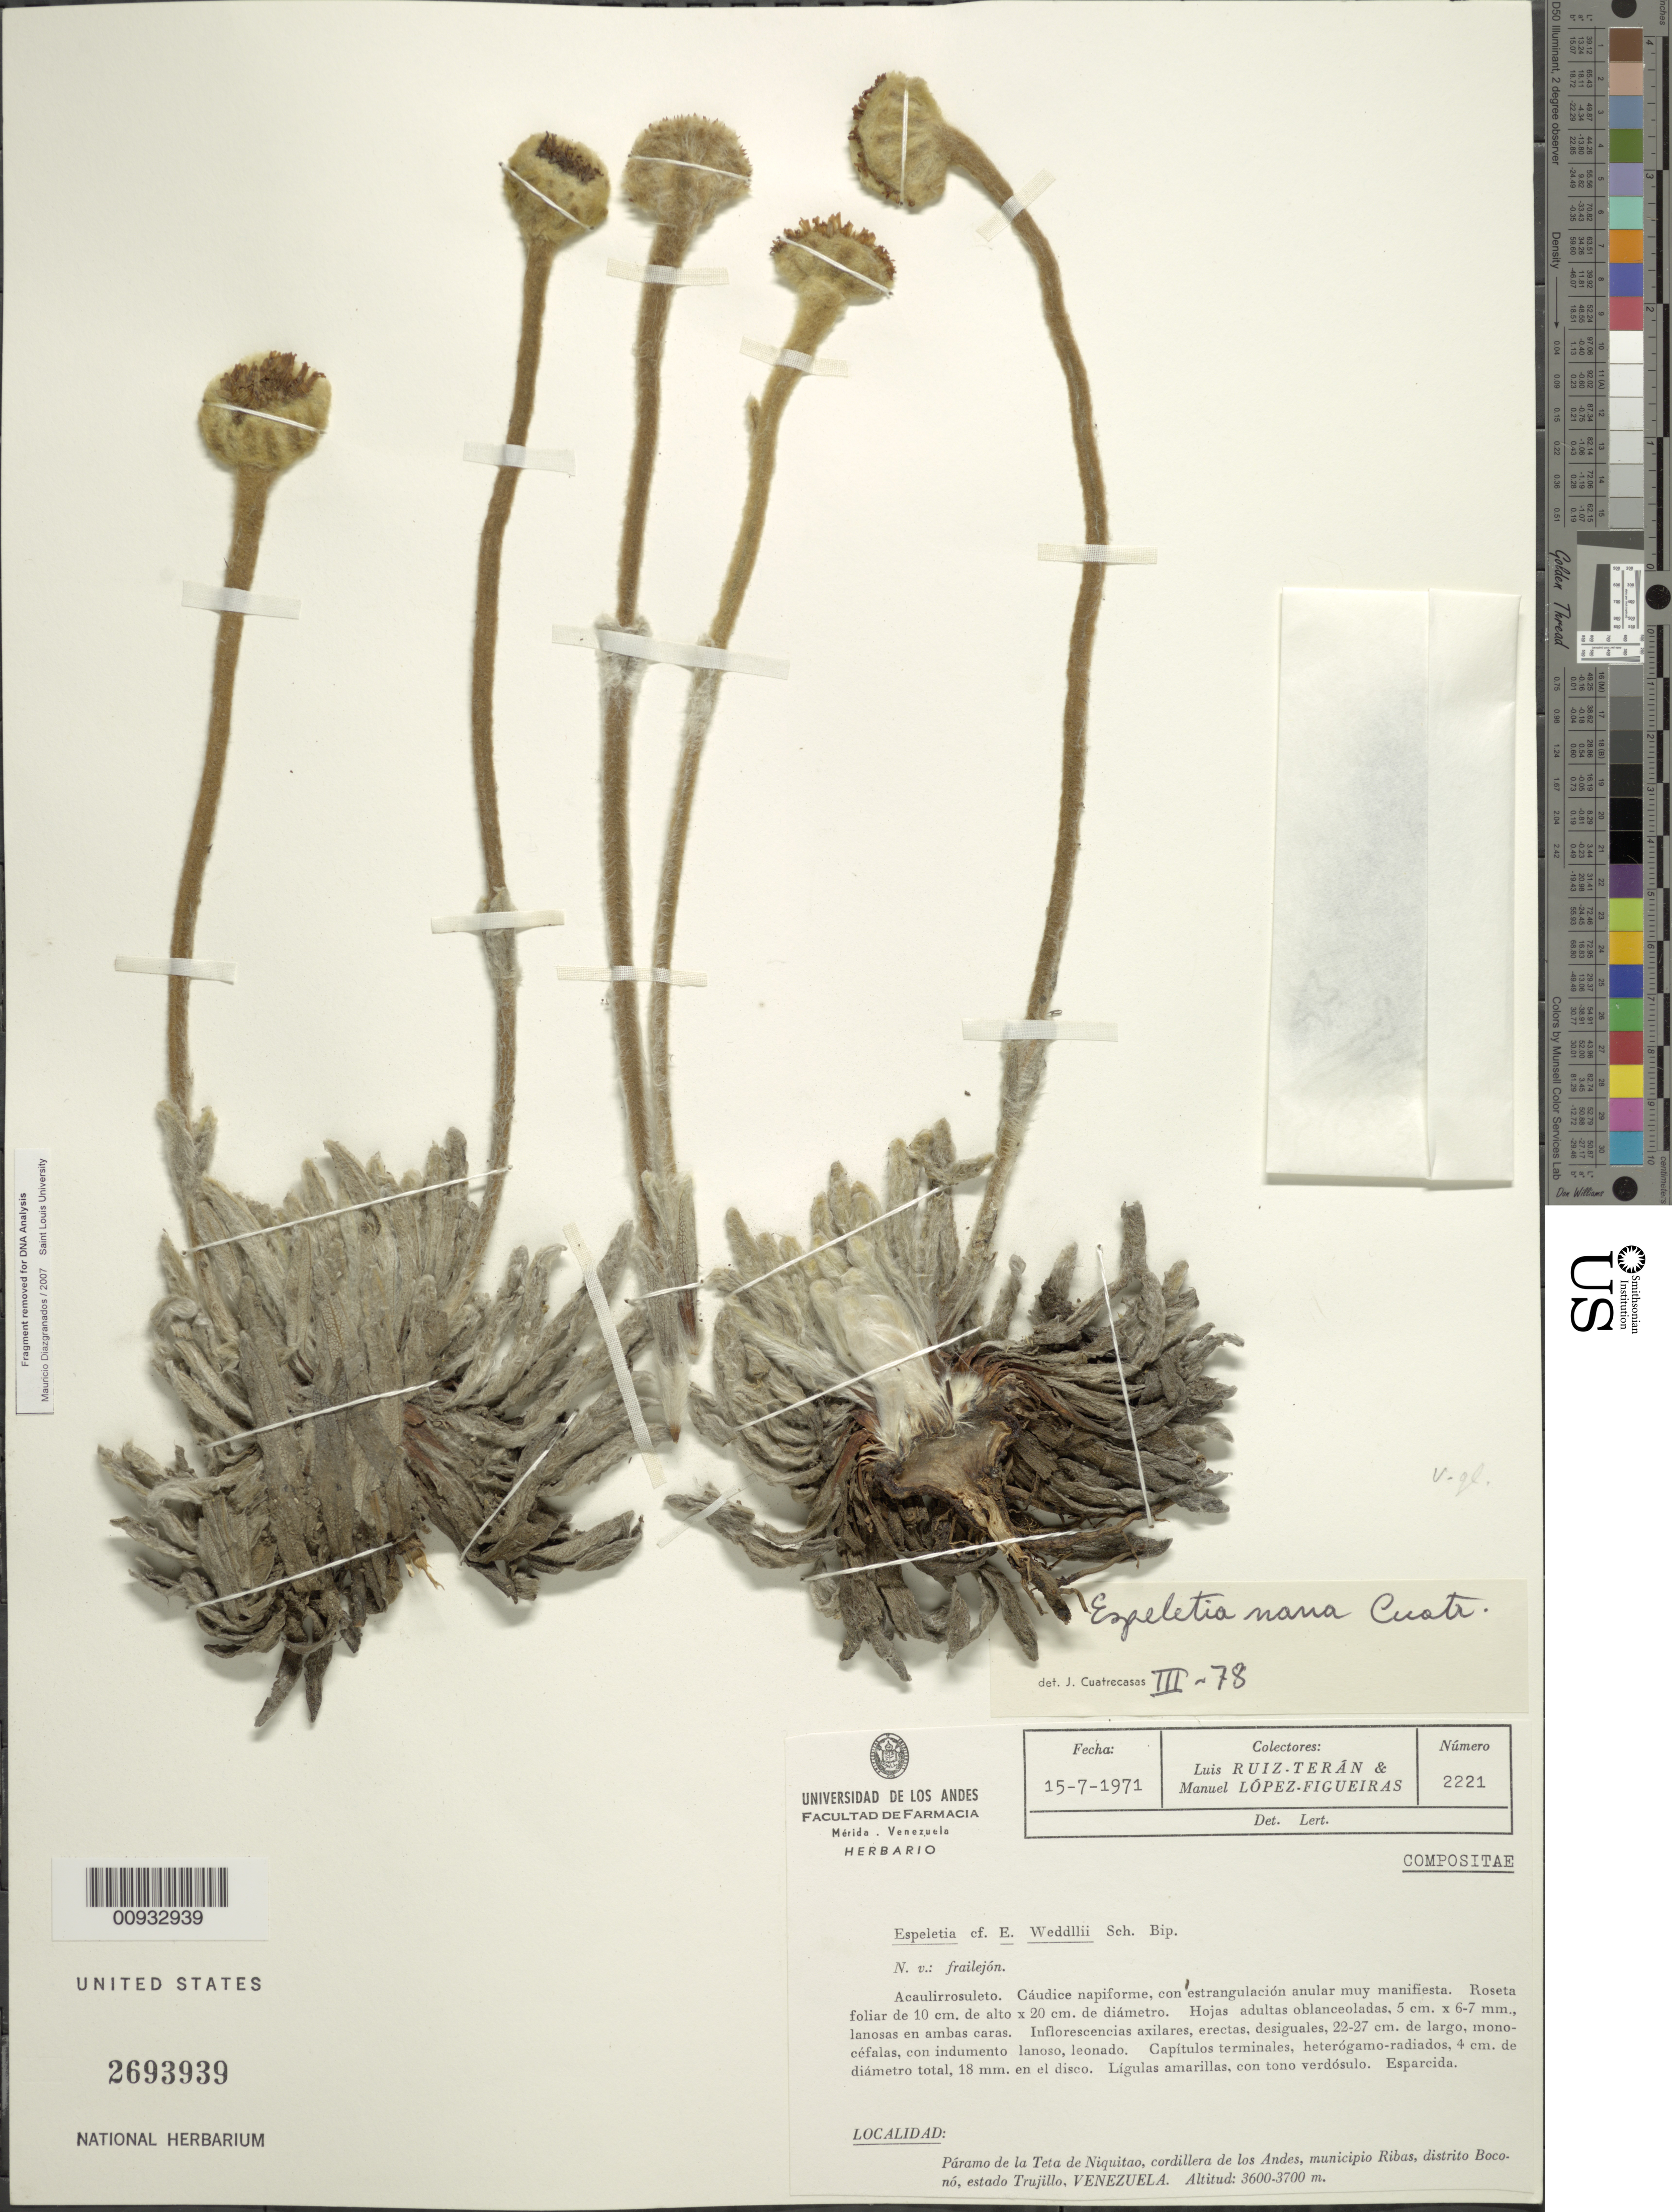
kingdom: Plantae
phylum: Tracheophyta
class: Magnoliopsida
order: Asterales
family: Asteraceae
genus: Espeletia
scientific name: Espeletia nana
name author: Cuatrec.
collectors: L. E. Ruíz-Terán & M. López Figueiras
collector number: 2221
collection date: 1971-07-15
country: Venezuela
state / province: Trujillo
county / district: Boconó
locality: Páramo de la Teta de Niquitao. En Cordillera de los Andes. Cerca de la frontera entre Boconó y Ribas.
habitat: Esparcida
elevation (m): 3600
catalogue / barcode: US 2693939